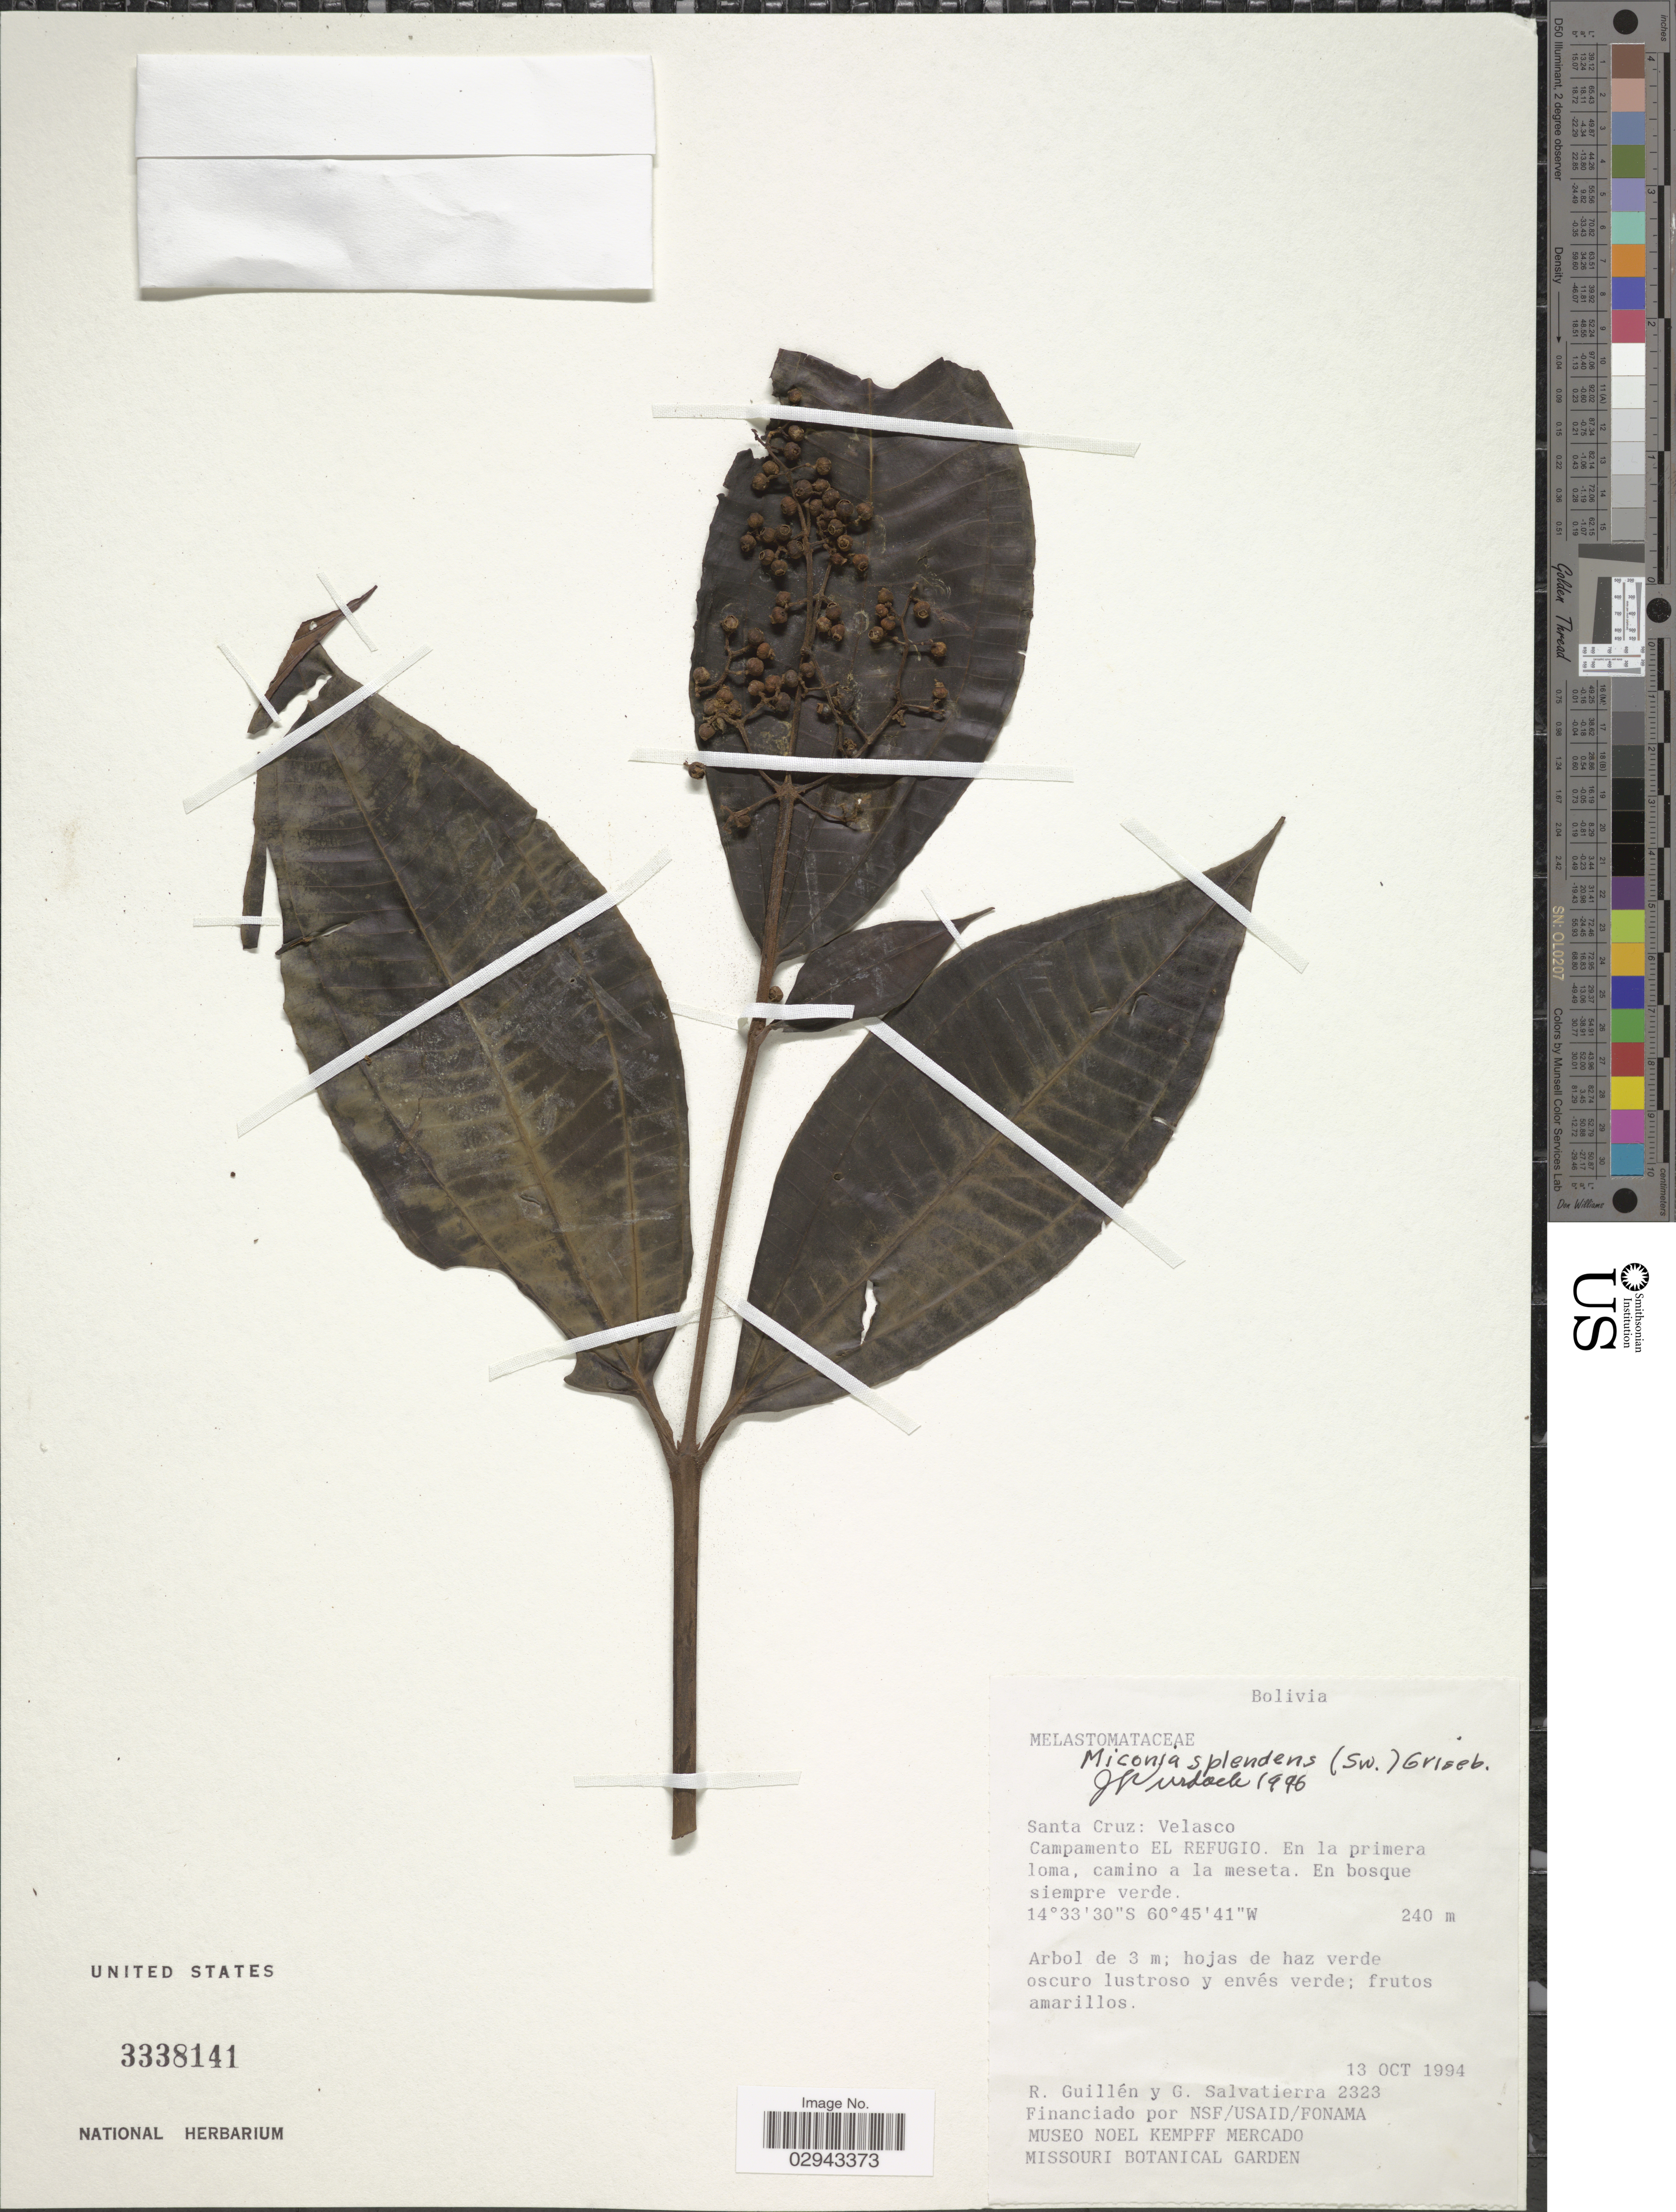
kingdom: Plantae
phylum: Tracheophyta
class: Magnoliopsida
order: Myrtales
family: Melastomataceae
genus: Miconia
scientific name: Miconia splendens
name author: (Sw.) Griseb.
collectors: R. Guillen & G. Salvatierra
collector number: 2323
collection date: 1994-10-13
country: Bolivia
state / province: Santa Cruz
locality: Velasco. Campamento El Refugio.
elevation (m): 240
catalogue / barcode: US 3338141